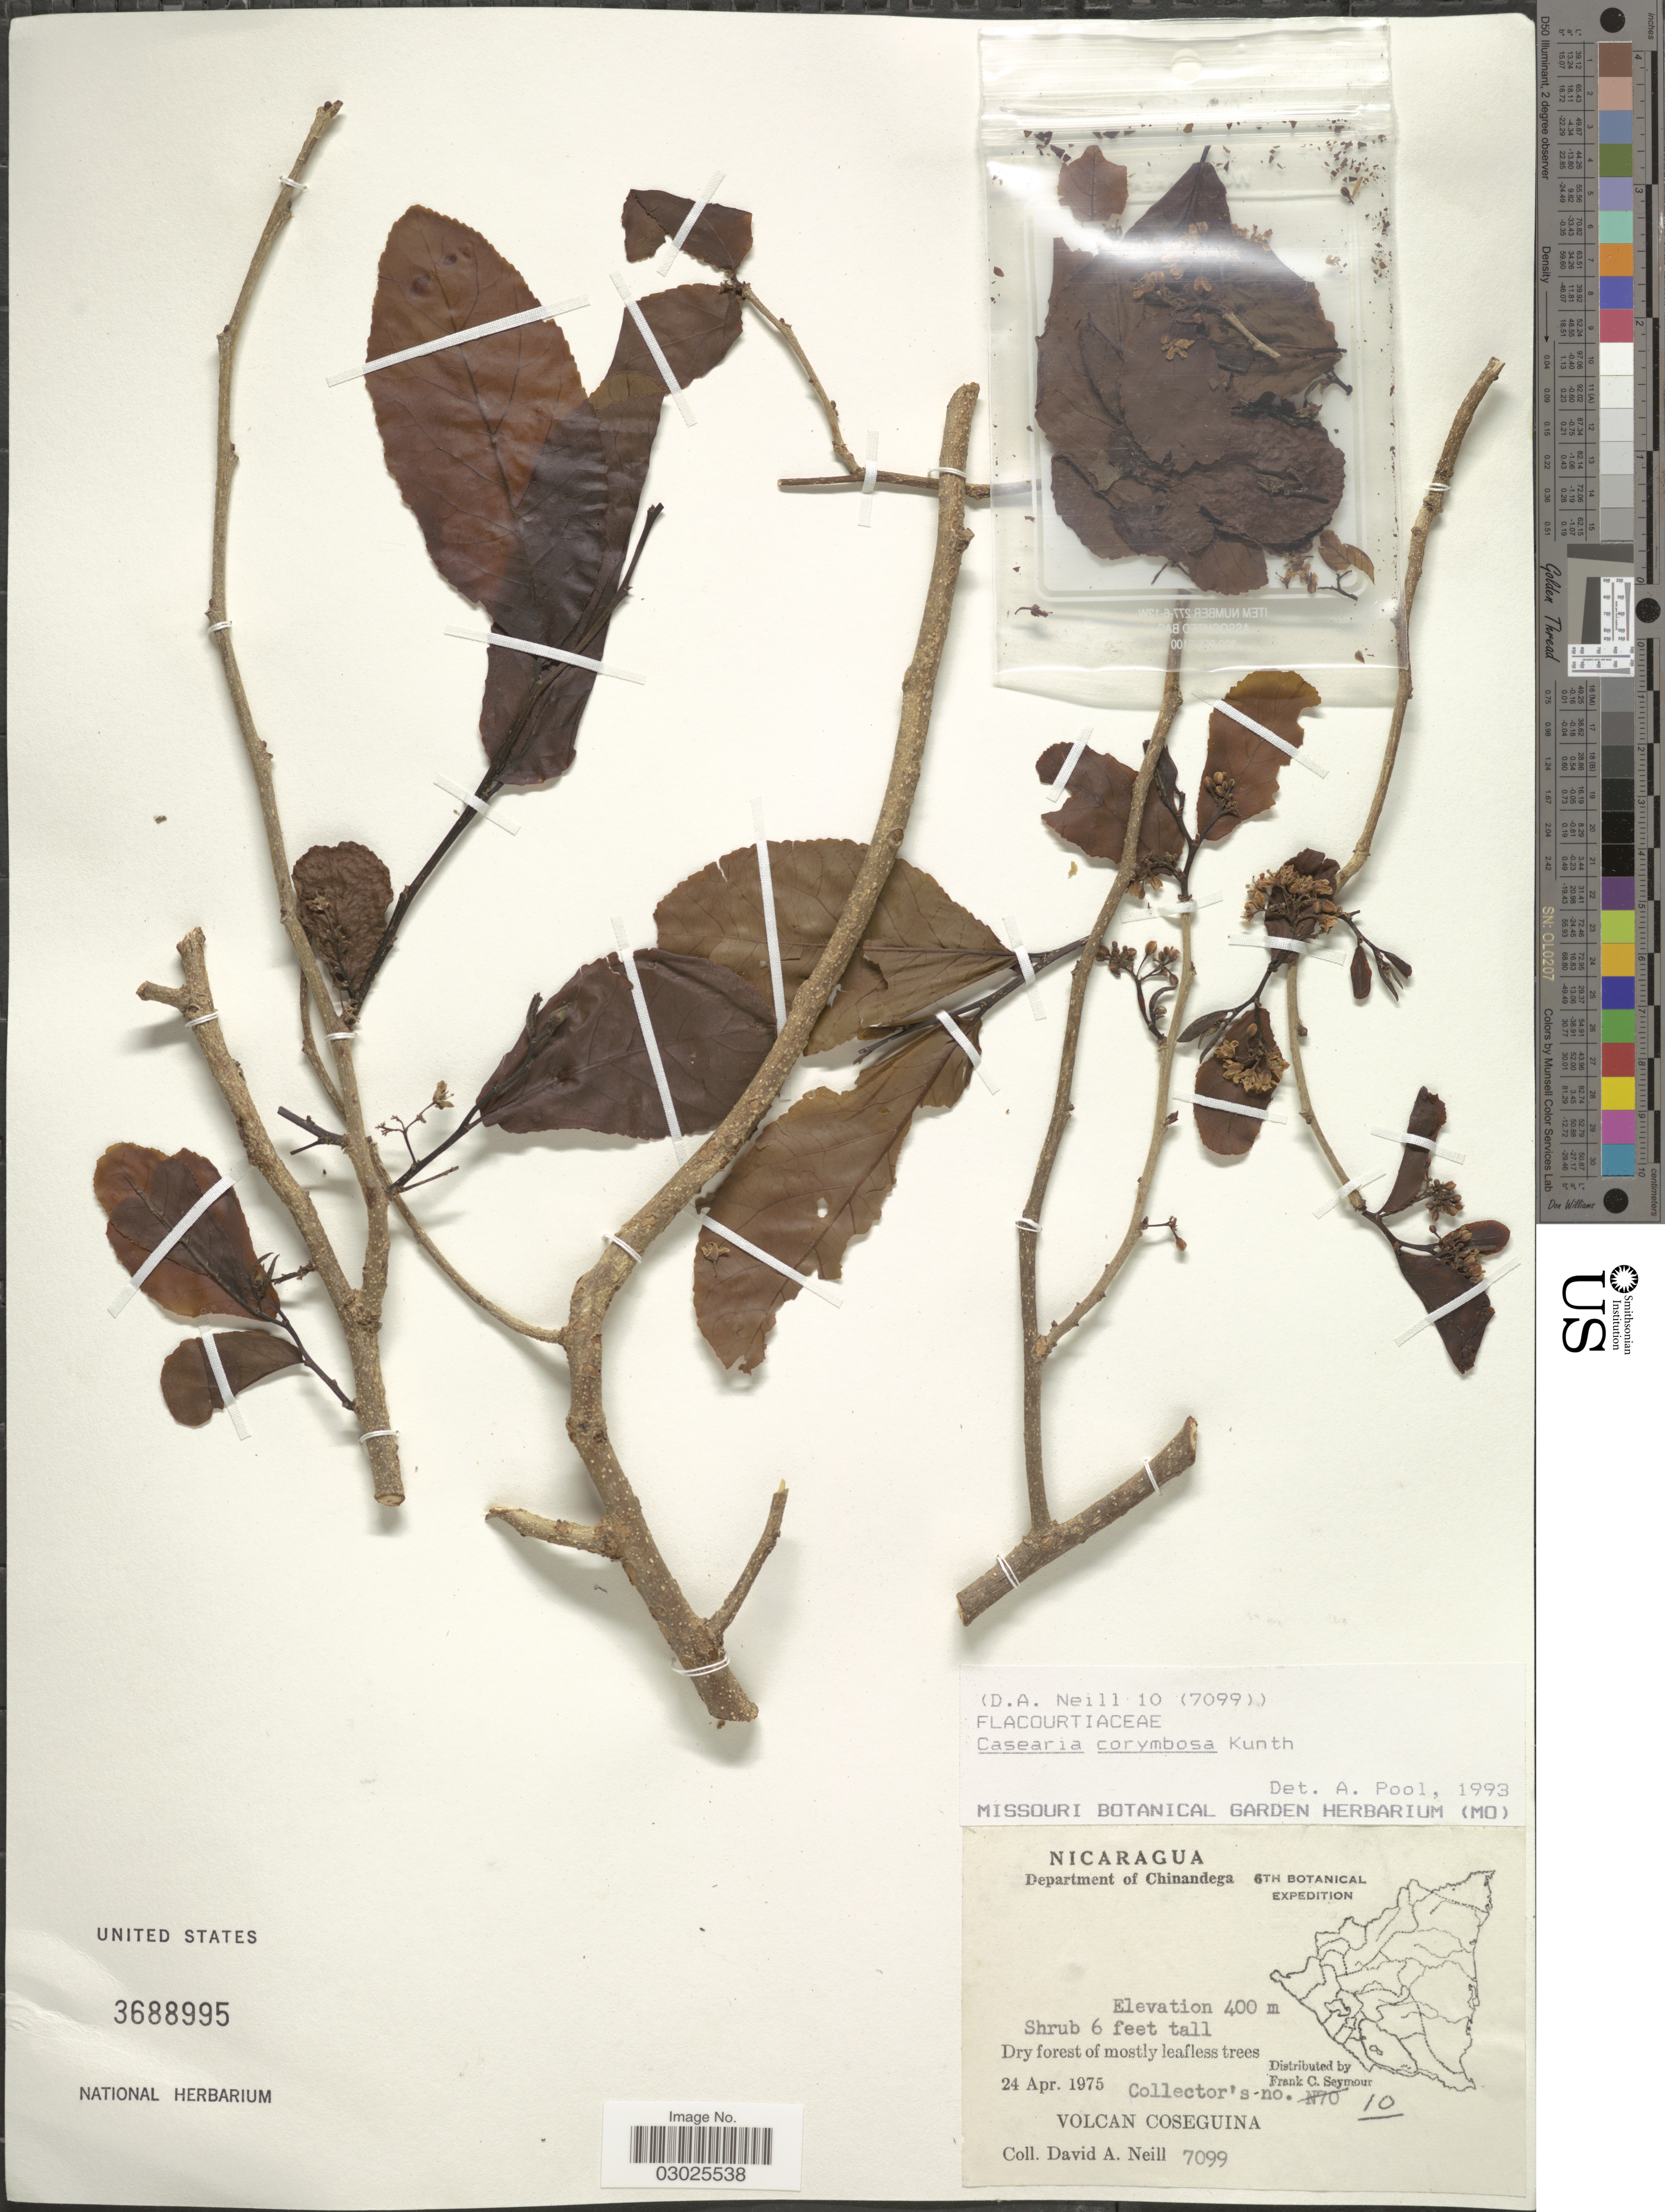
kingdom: Plantae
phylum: Tracheophyta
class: Magnoliopsida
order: Malpighiales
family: Salicaceae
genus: Casearia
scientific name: Casearia corymbosa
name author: Kunth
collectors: D. A. Neill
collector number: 7099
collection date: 1975-04-24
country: Nicaragua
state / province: Chinandega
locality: Department of Chinandega. Volcan Coseguina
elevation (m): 400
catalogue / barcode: US 3688995